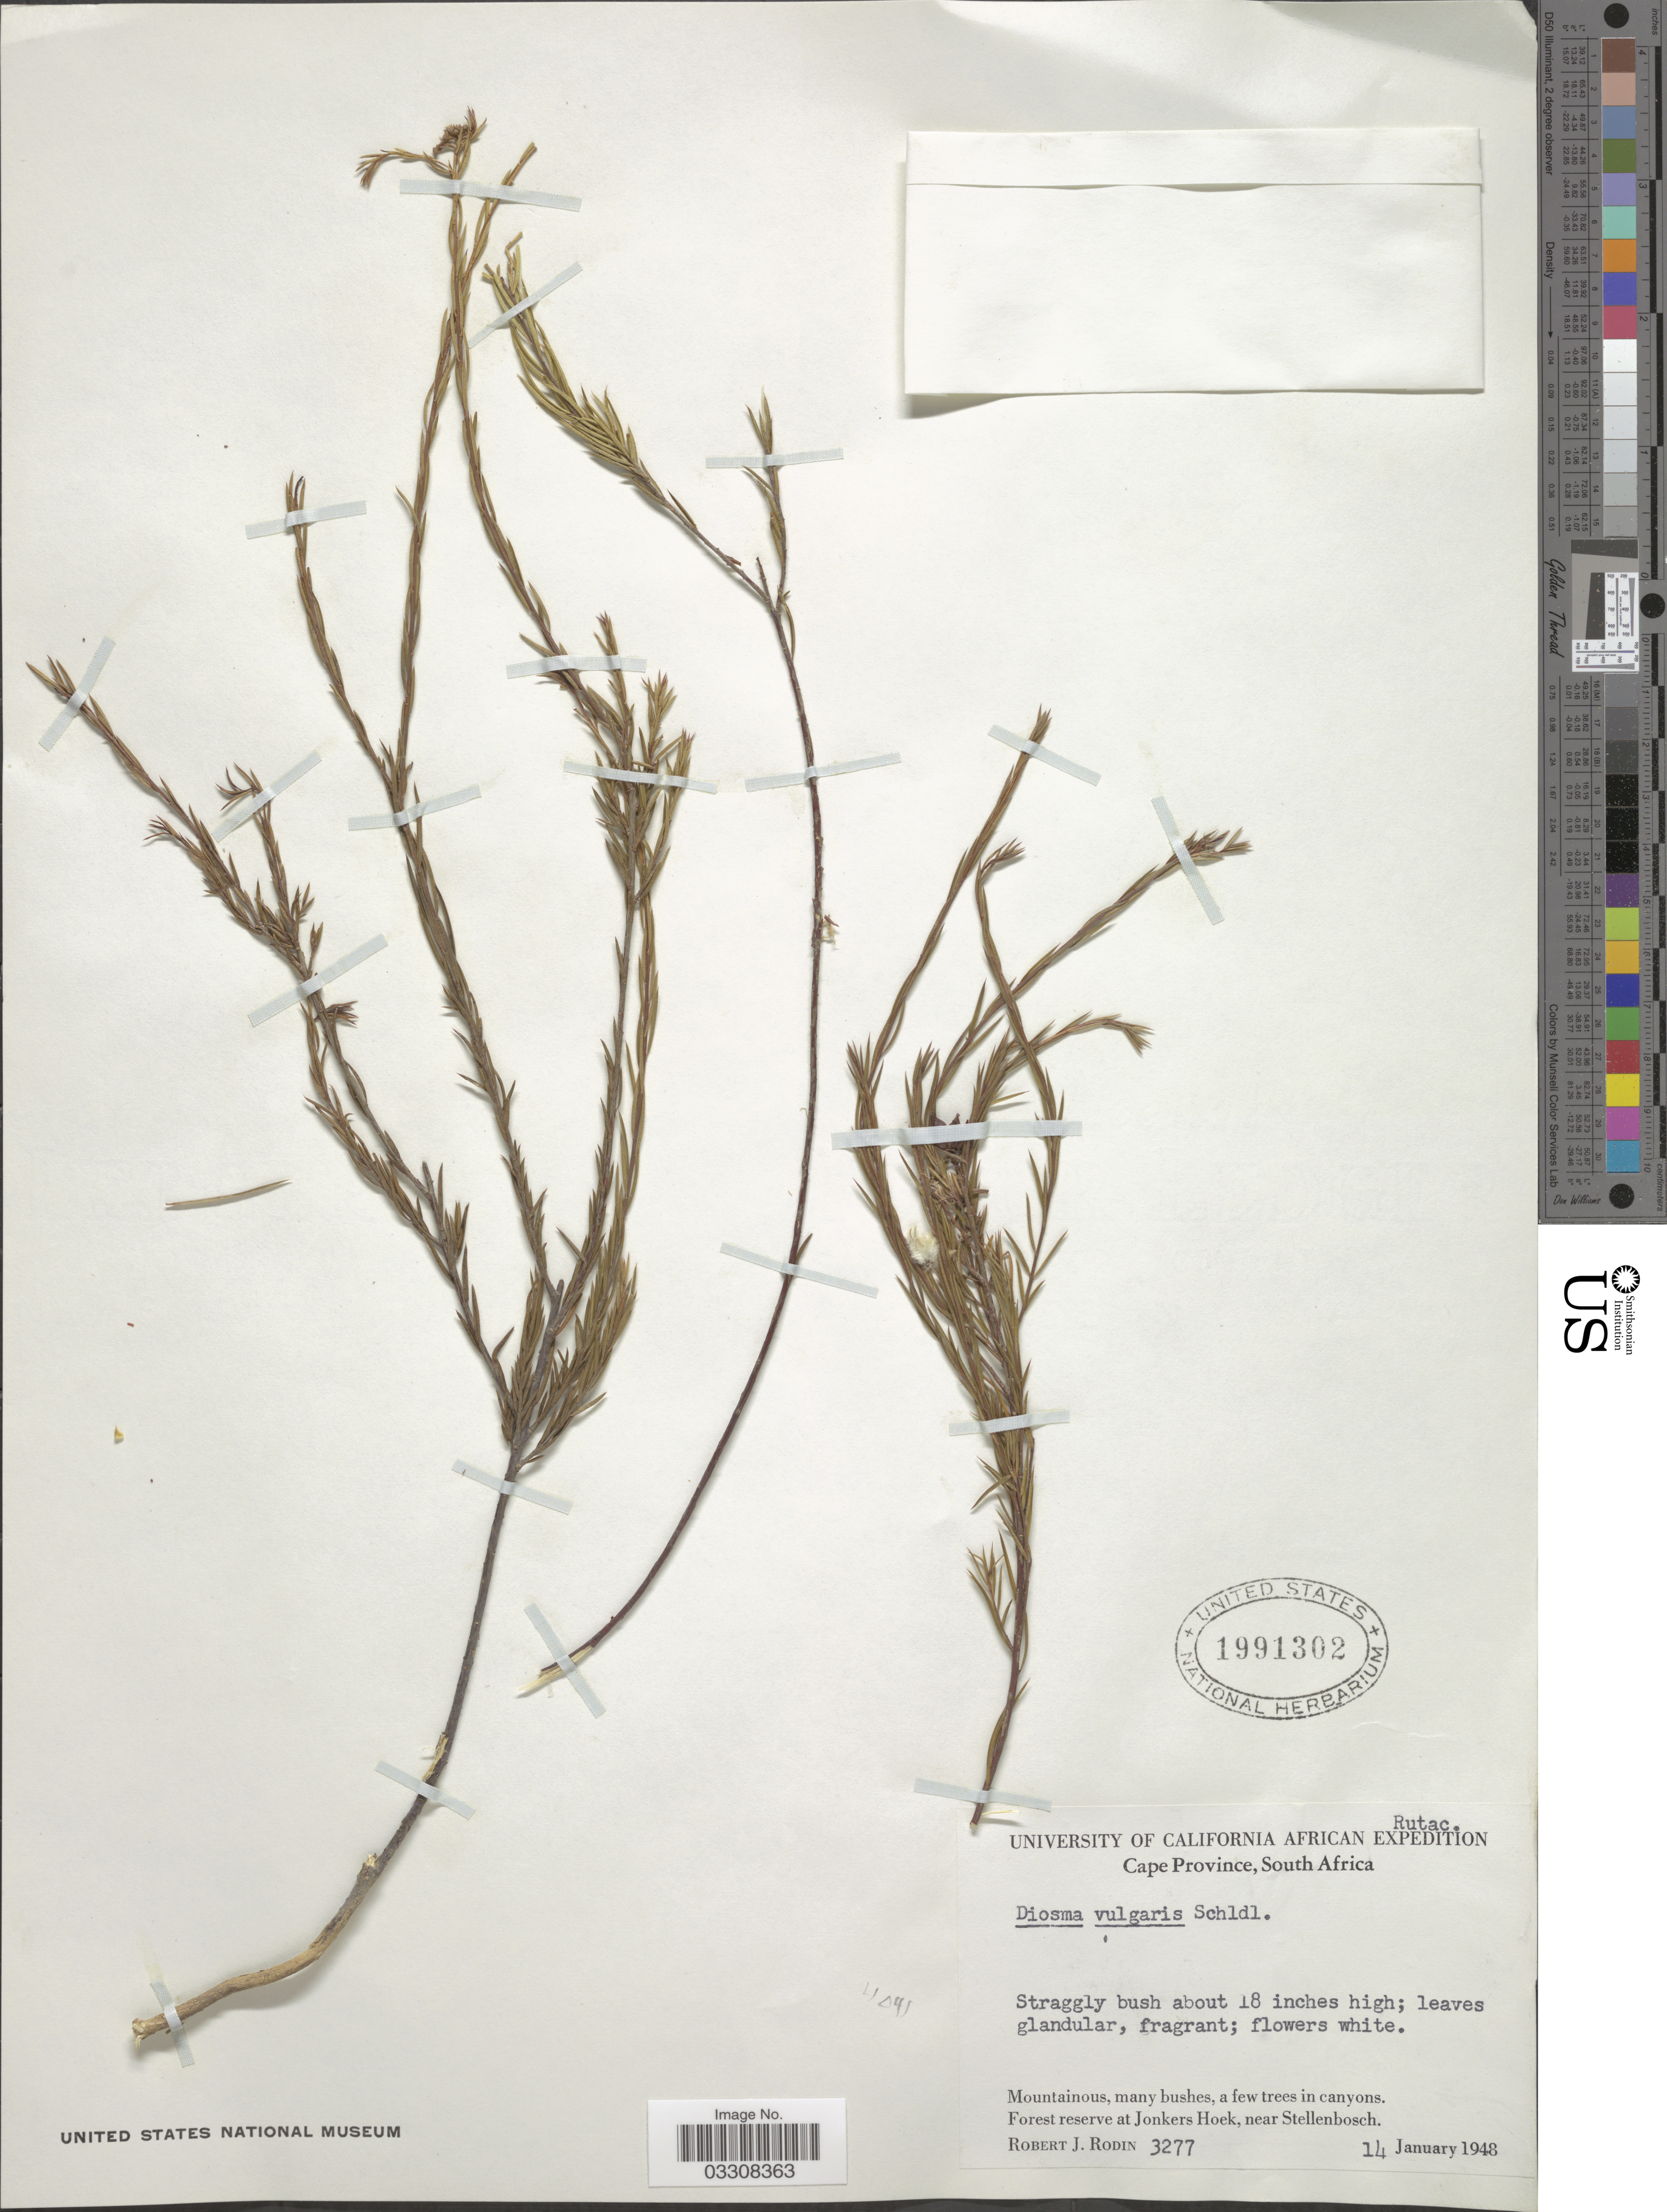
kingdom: Plantae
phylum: Tracheophyta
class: Magnoliopsida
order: Sapindales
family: Rutaceae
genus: Diosma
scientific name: Diosma vulgaris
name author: Schltdl.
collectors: R. J. Rodin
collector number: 3277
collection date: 1948-01-14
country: South Africa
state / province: Western Cape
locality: Forest reserve at Jonkers Hoek, near Stellenbosch.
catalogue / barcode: US 1991302